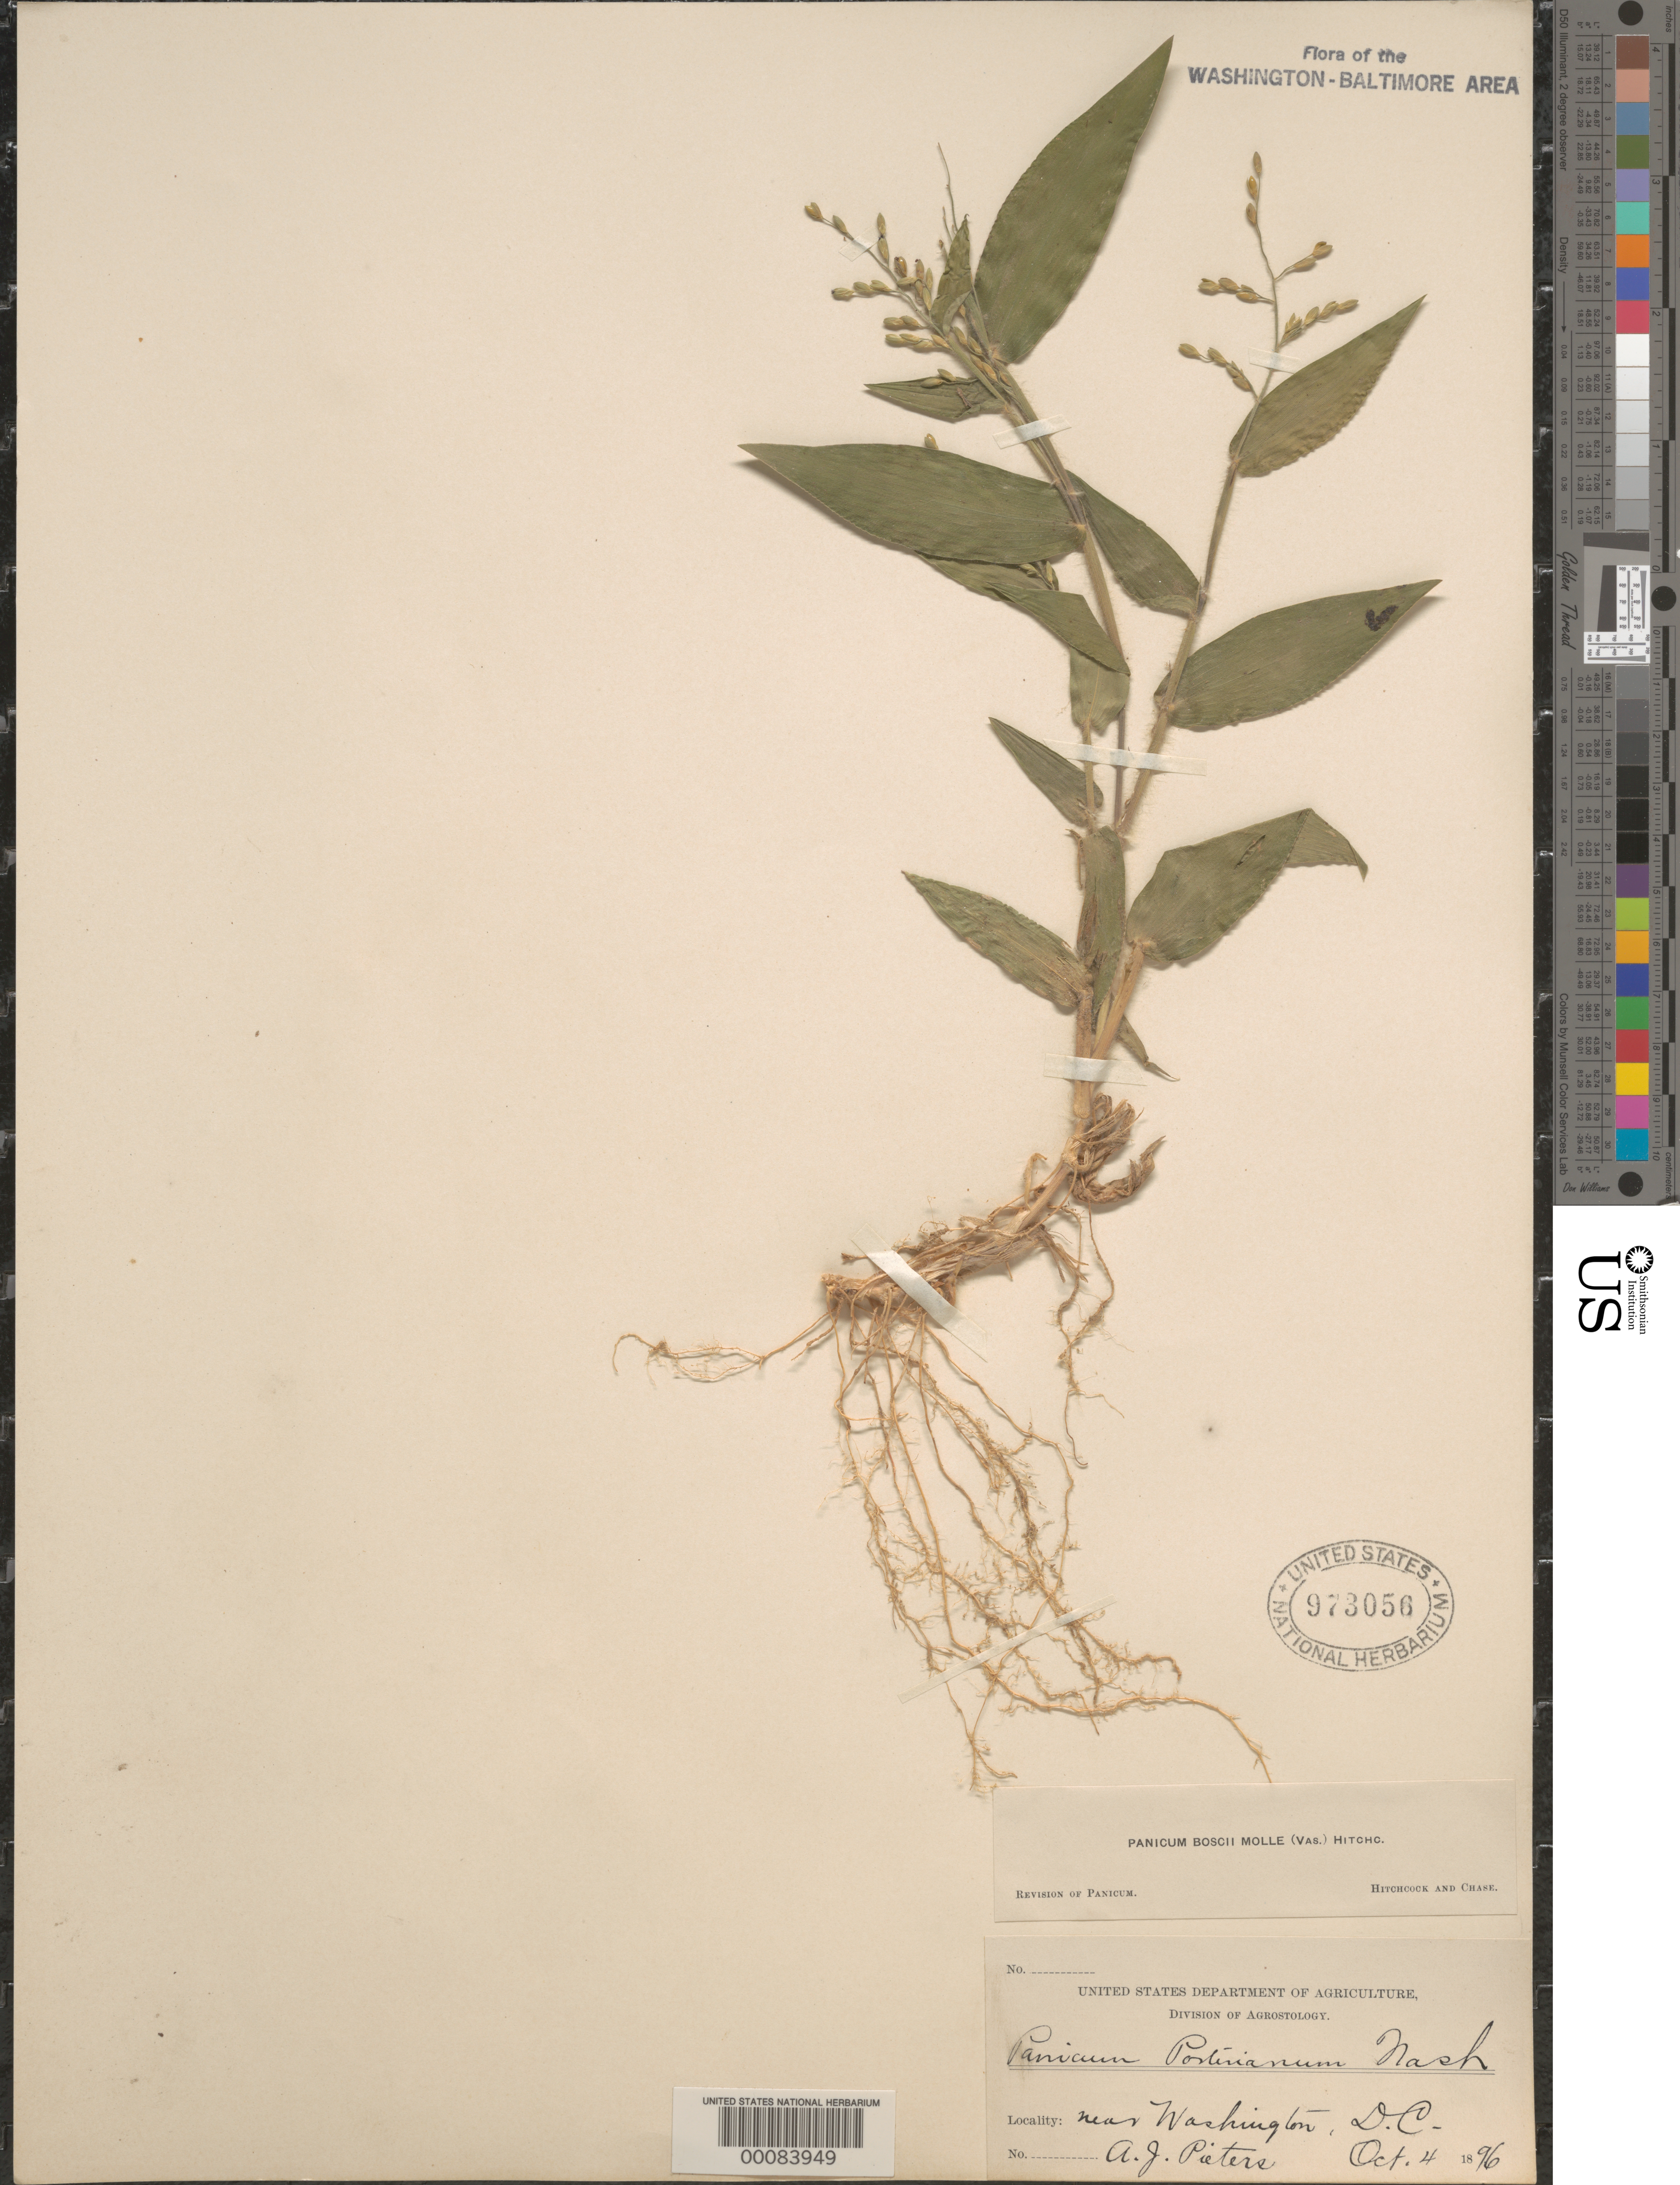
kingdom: Plantae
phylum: Tracheophyta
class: Liliopsida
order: Poales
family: Poaceae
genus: Dichanthelium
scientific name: Dichanthelium boscii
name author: (Poir.) Gould & C.A. Clark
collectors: A. Pieters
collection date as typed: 04 Oct 1896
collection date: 1896-10-04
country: United States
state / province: District of Columbia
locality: Washington DC area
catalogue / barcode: US 973056